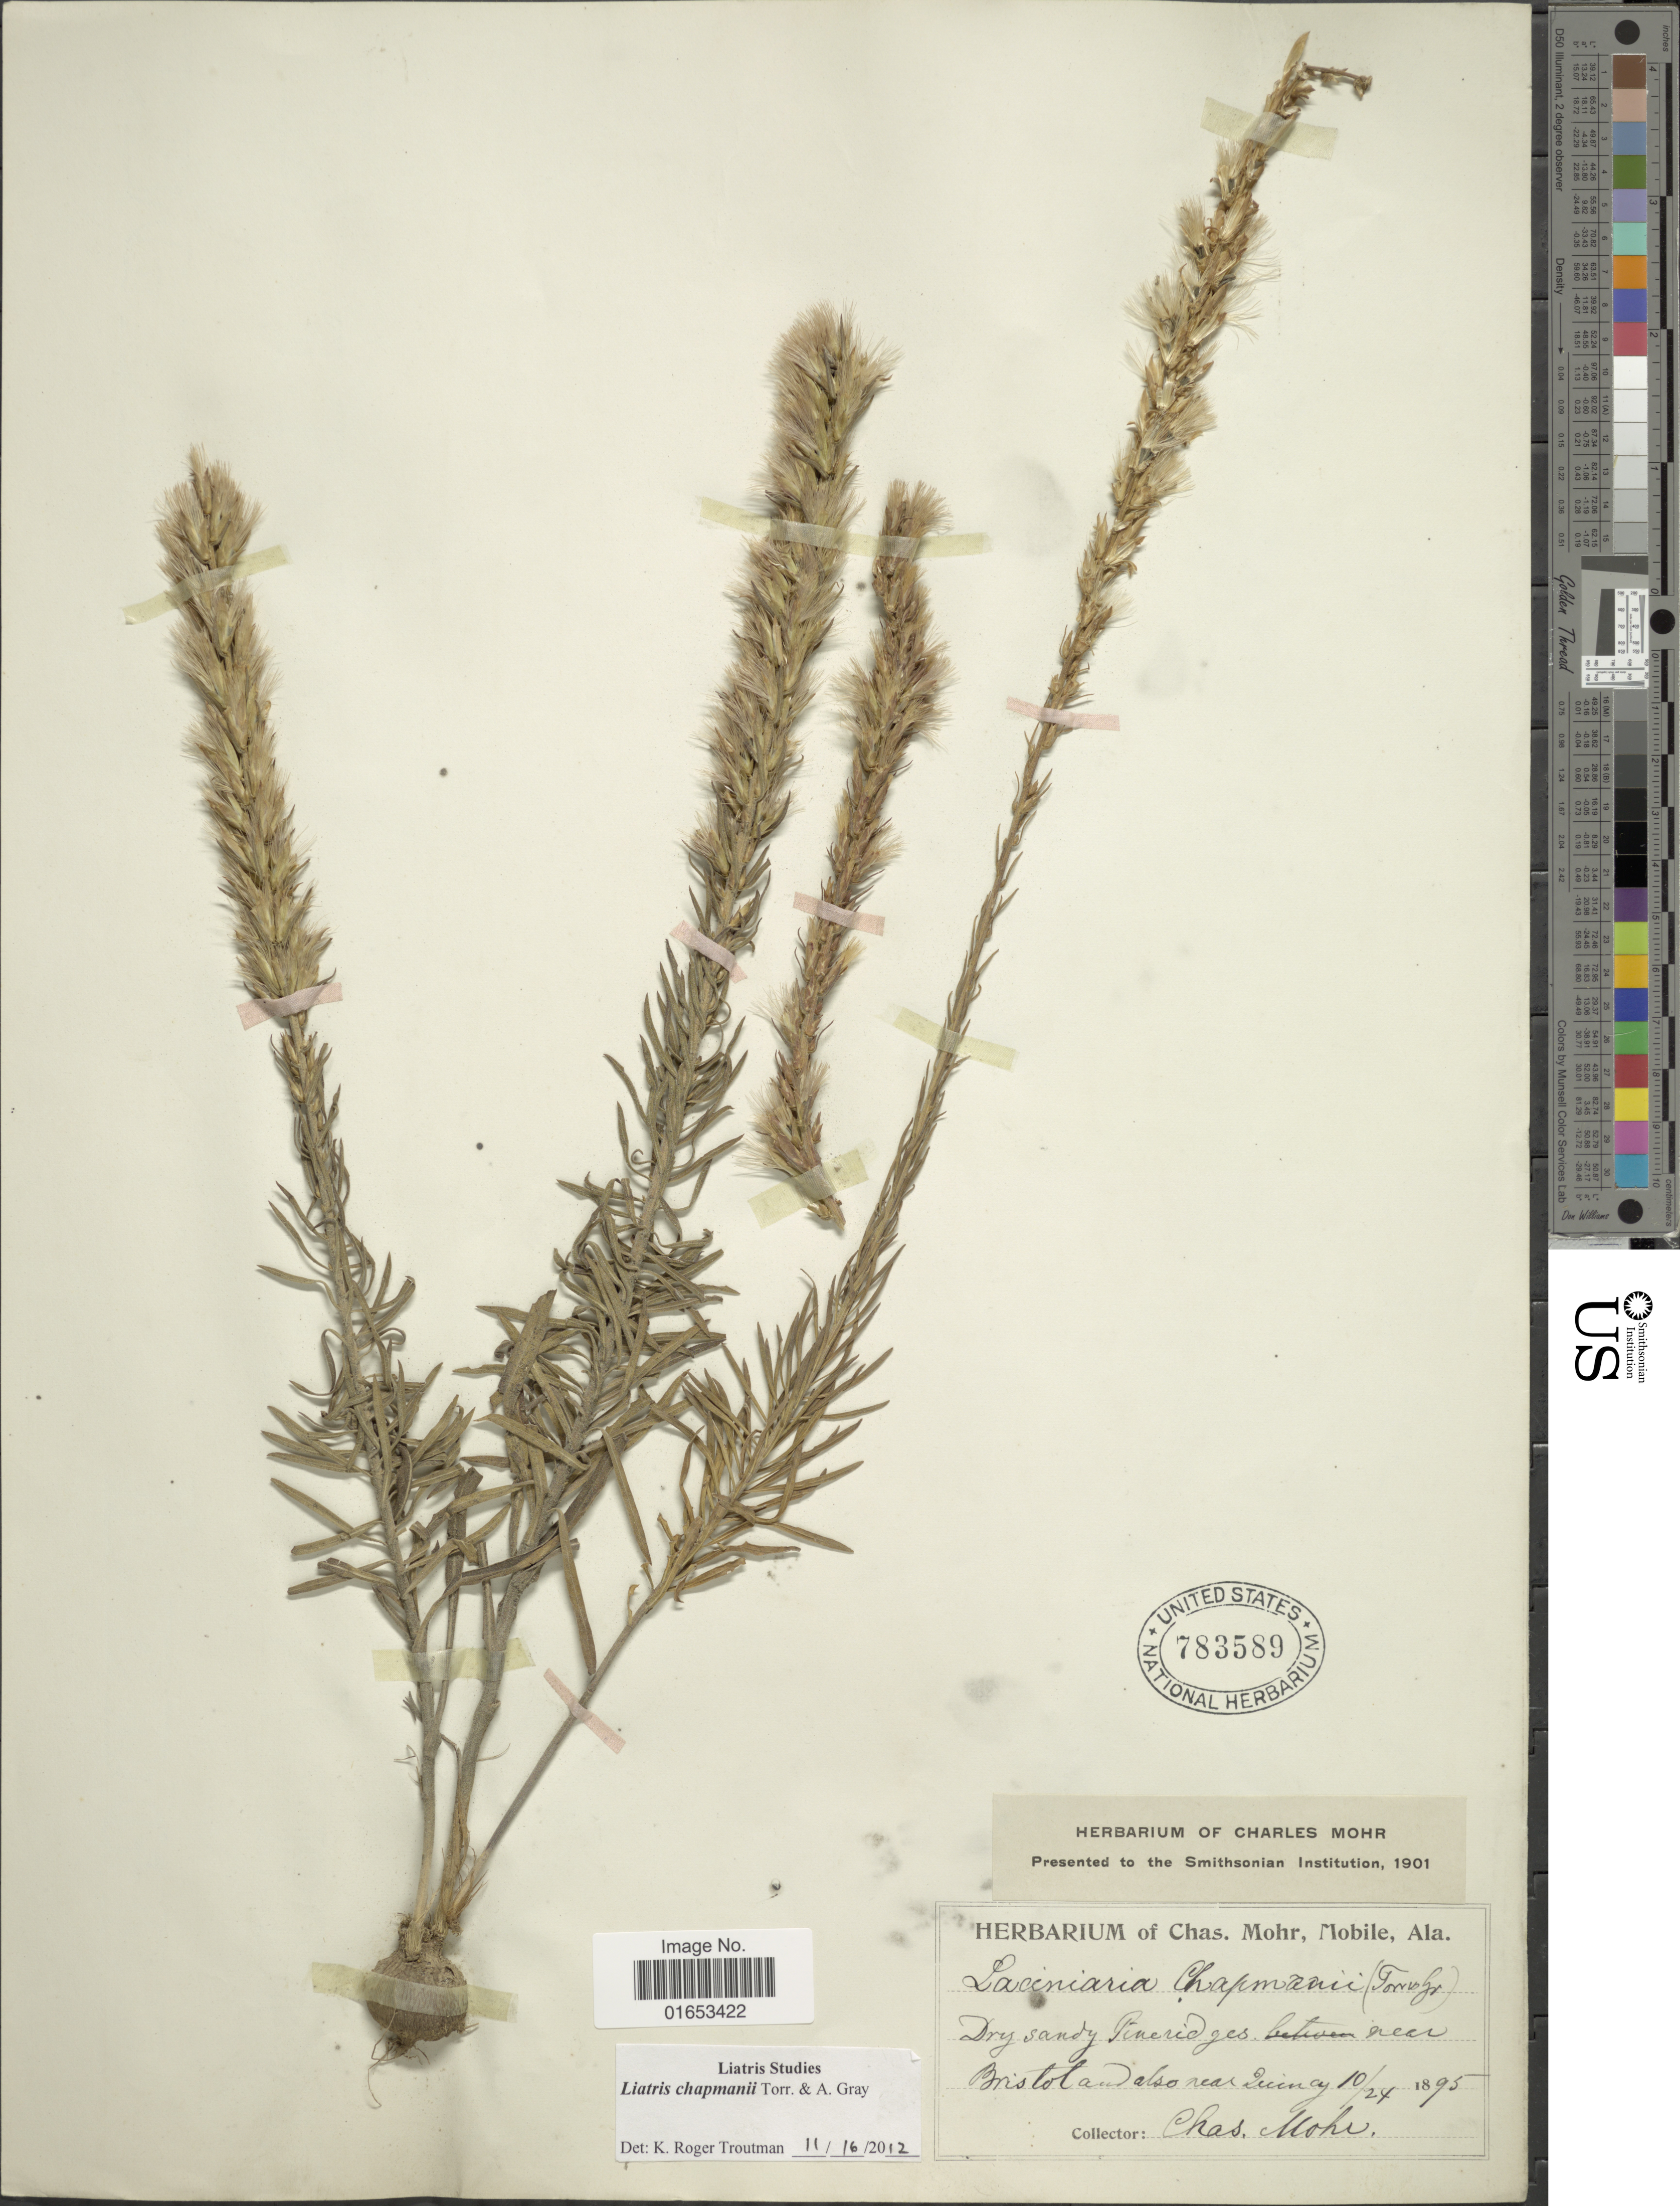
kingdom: Plantae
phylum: Tracheophyta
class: Magnoliopsida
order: Asterales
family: Asteraceae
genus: Liatris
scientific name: Liatris chapmanii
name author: Torr. & A. Gray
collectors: Mohr, C. T. (herbarium)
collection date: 1895-10-24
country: United States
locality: Dry sandy pine ridges near Bristol and also near Quincy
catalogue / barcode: US 7853589